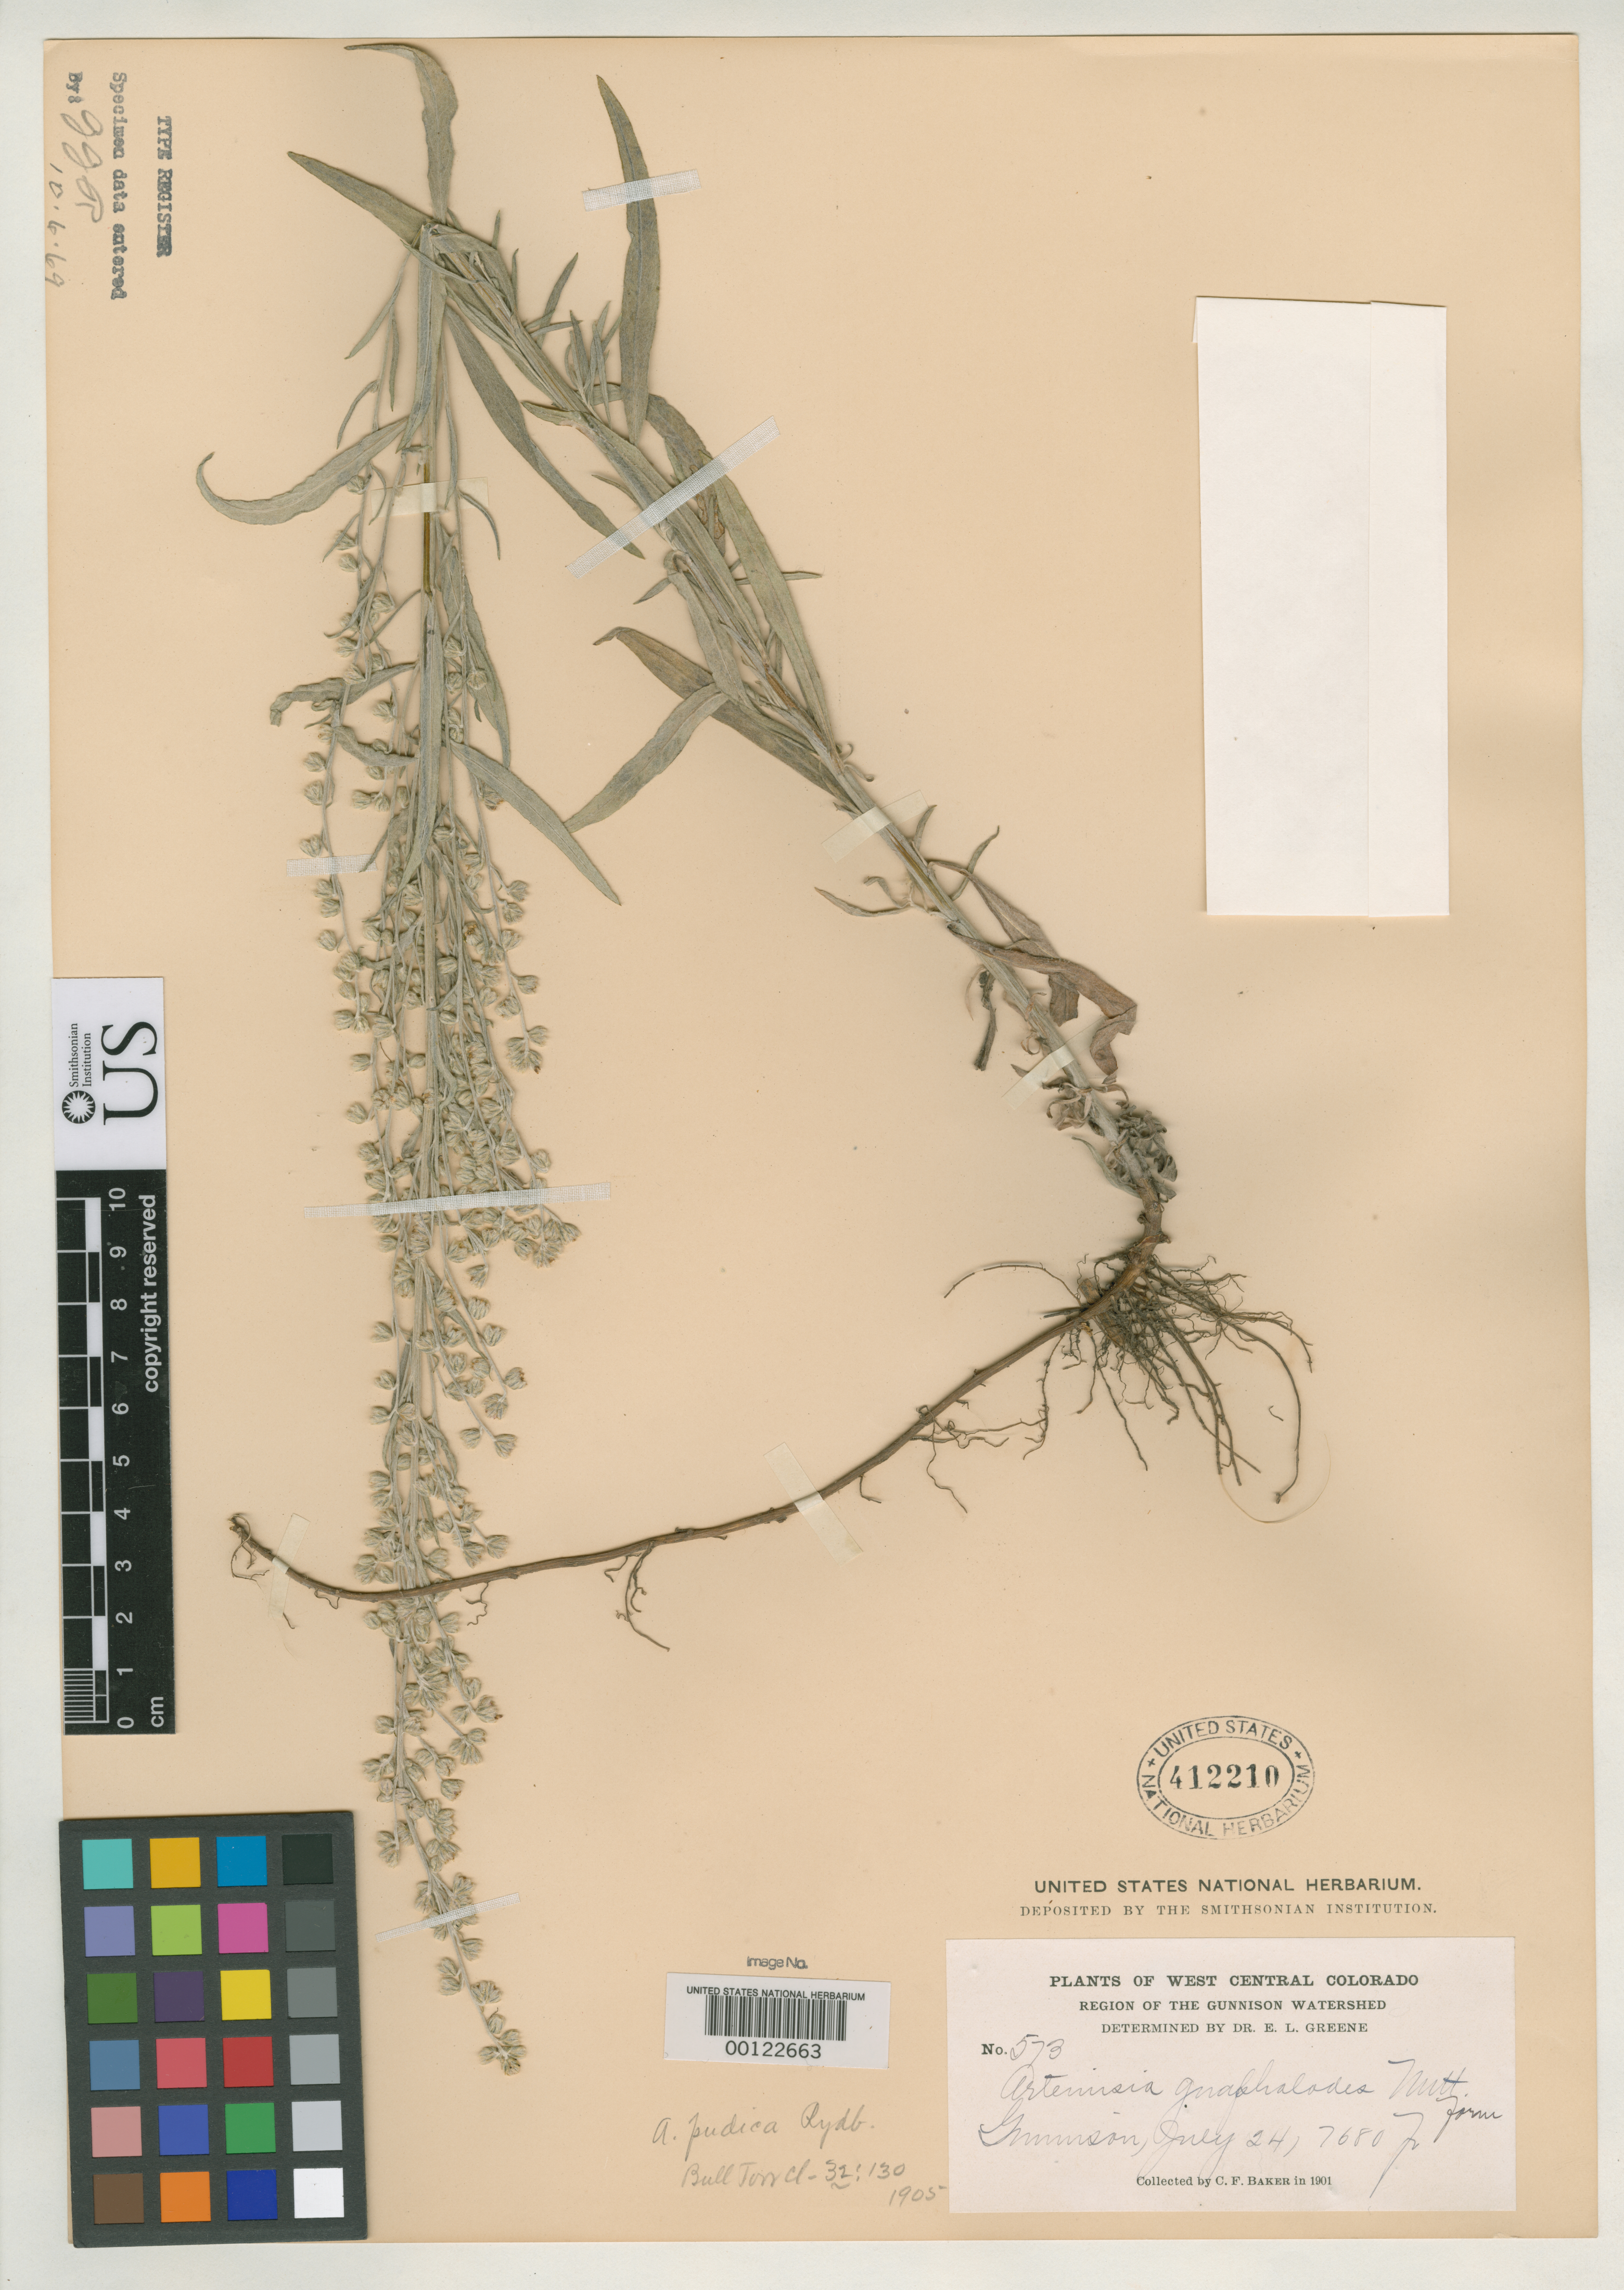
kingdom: Plantae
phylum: Tracheophyta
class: Magnoliopsida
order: Asterales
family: Asteraceae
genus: Artemisia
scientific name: Artemisia pudica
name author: Rydb.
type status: Isotype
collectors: C. F. Baker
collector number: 573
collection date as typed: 24 Jul 1901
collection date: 1901-07-24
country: United States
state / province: Colorado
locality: Gunnison.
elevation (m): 2300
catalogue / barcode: US 412210